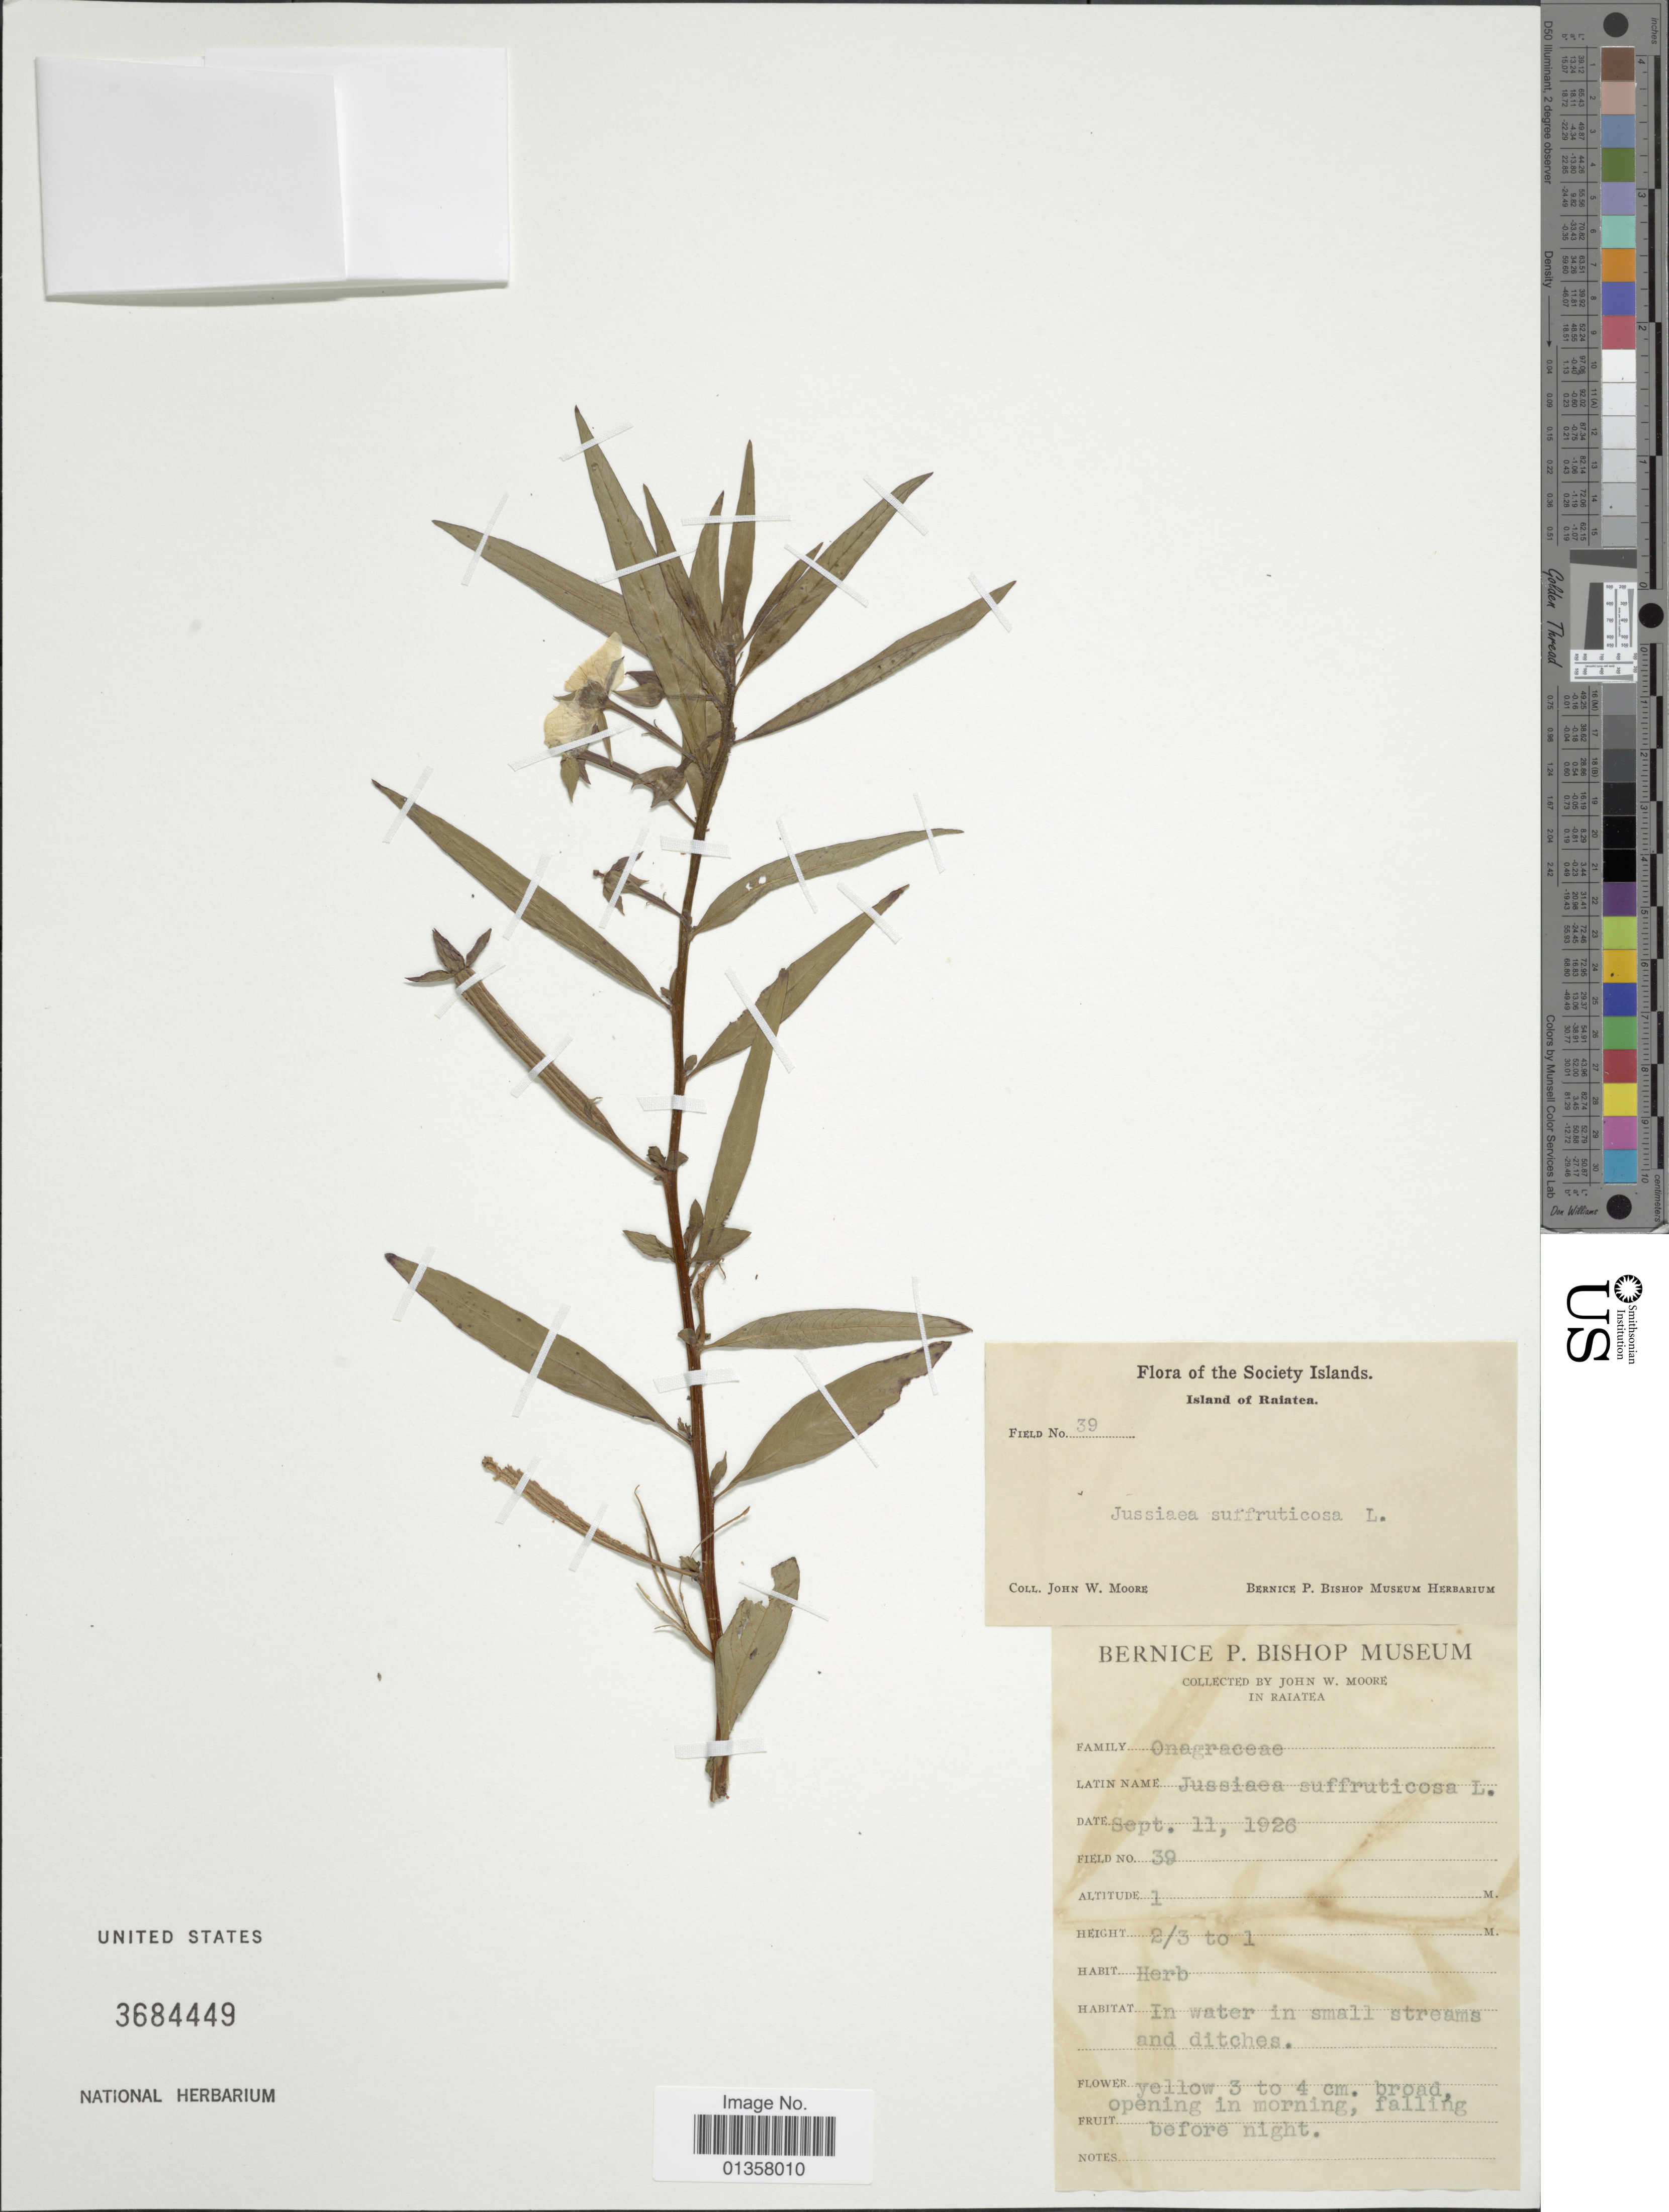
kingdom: Plantae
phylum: Tracheophyta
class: Magnoliopsida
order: Myrtales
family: Onagraceae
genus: Ludwigia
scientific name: Ludwigia octovalvis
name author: (Jacq.) P.H. Raven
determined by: Wagner, W. L., (BOT), Smithsonian Institution - National Museum of Natural History (UNITED STATES)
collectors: J. Moore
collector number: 39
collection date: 1926-09-11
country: French Polynesia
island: Raiatea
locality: Island of Raiatea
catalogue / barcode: US 3684449